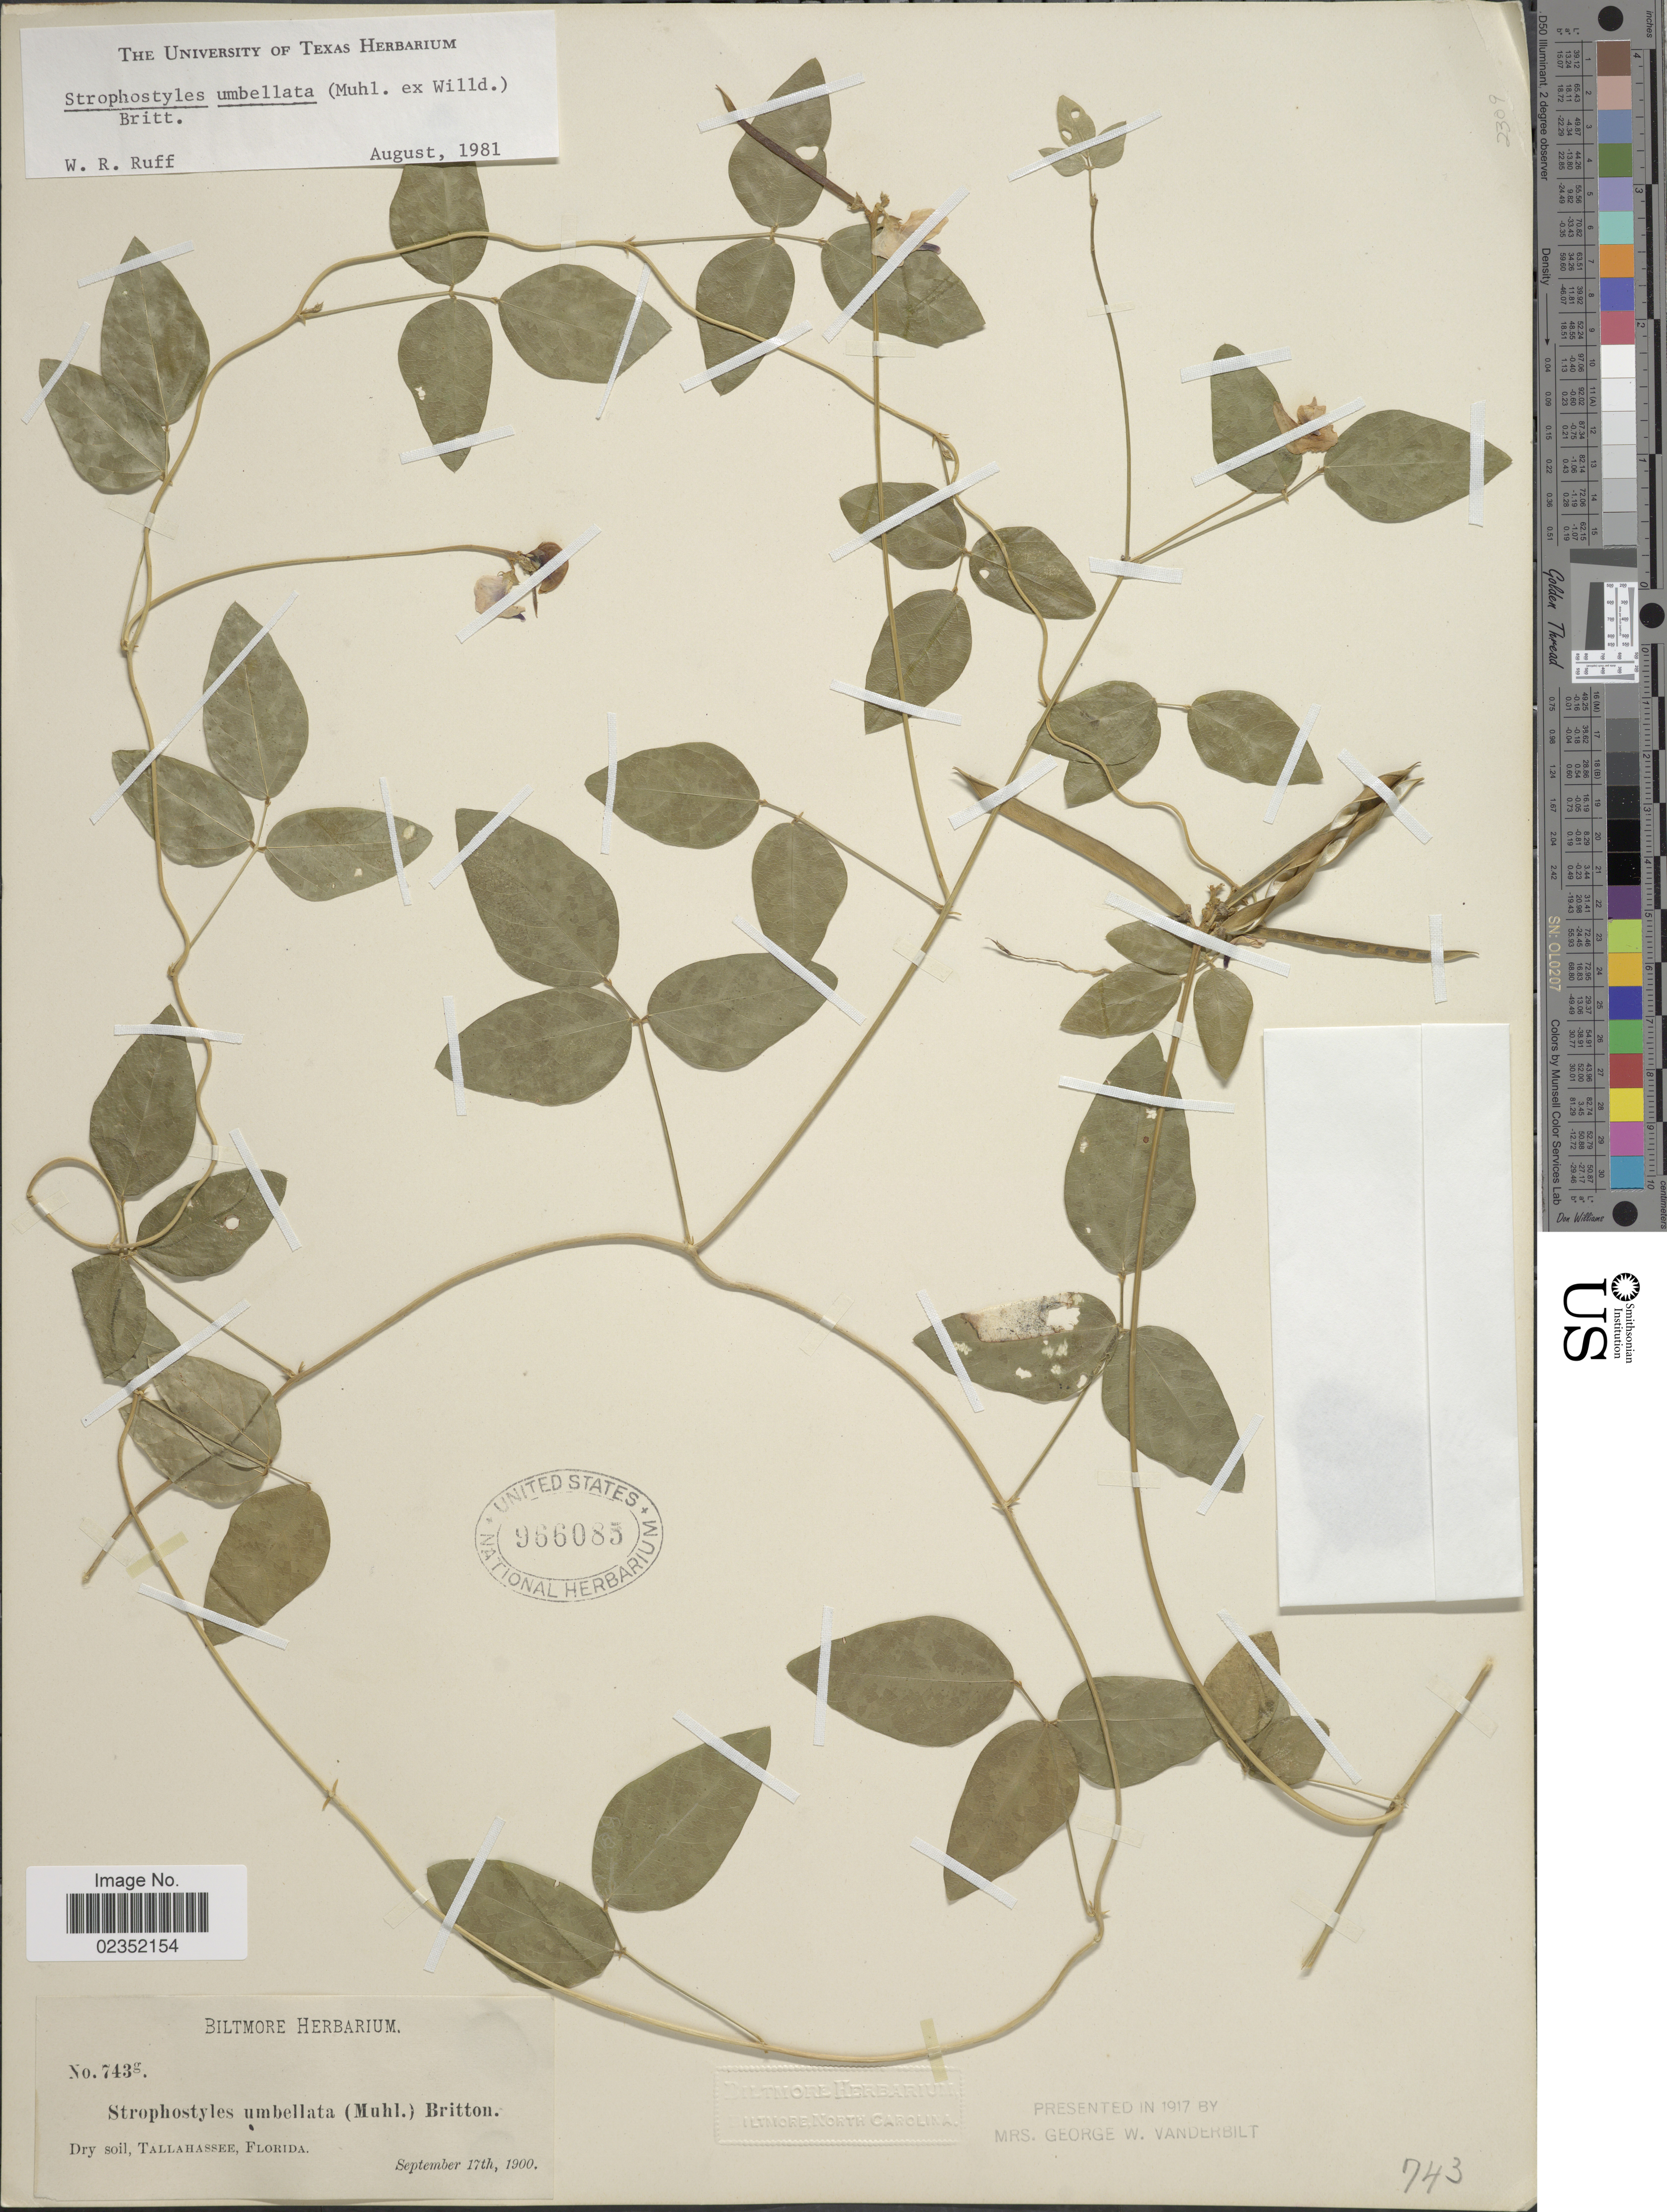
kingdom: Plantae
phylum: Tracheophyta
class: Magnoliopsida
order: Fabales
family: Fabaceae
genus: Strophostyles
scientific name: Strophostyles umbellata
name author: (Muhl. ex Willd.) Britton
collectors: ex herb. Biltmore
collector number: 743g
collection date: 1900-09-17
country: United States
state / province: Florida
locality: Dry soil, Tallahasee, Florida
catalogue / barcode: US 966085